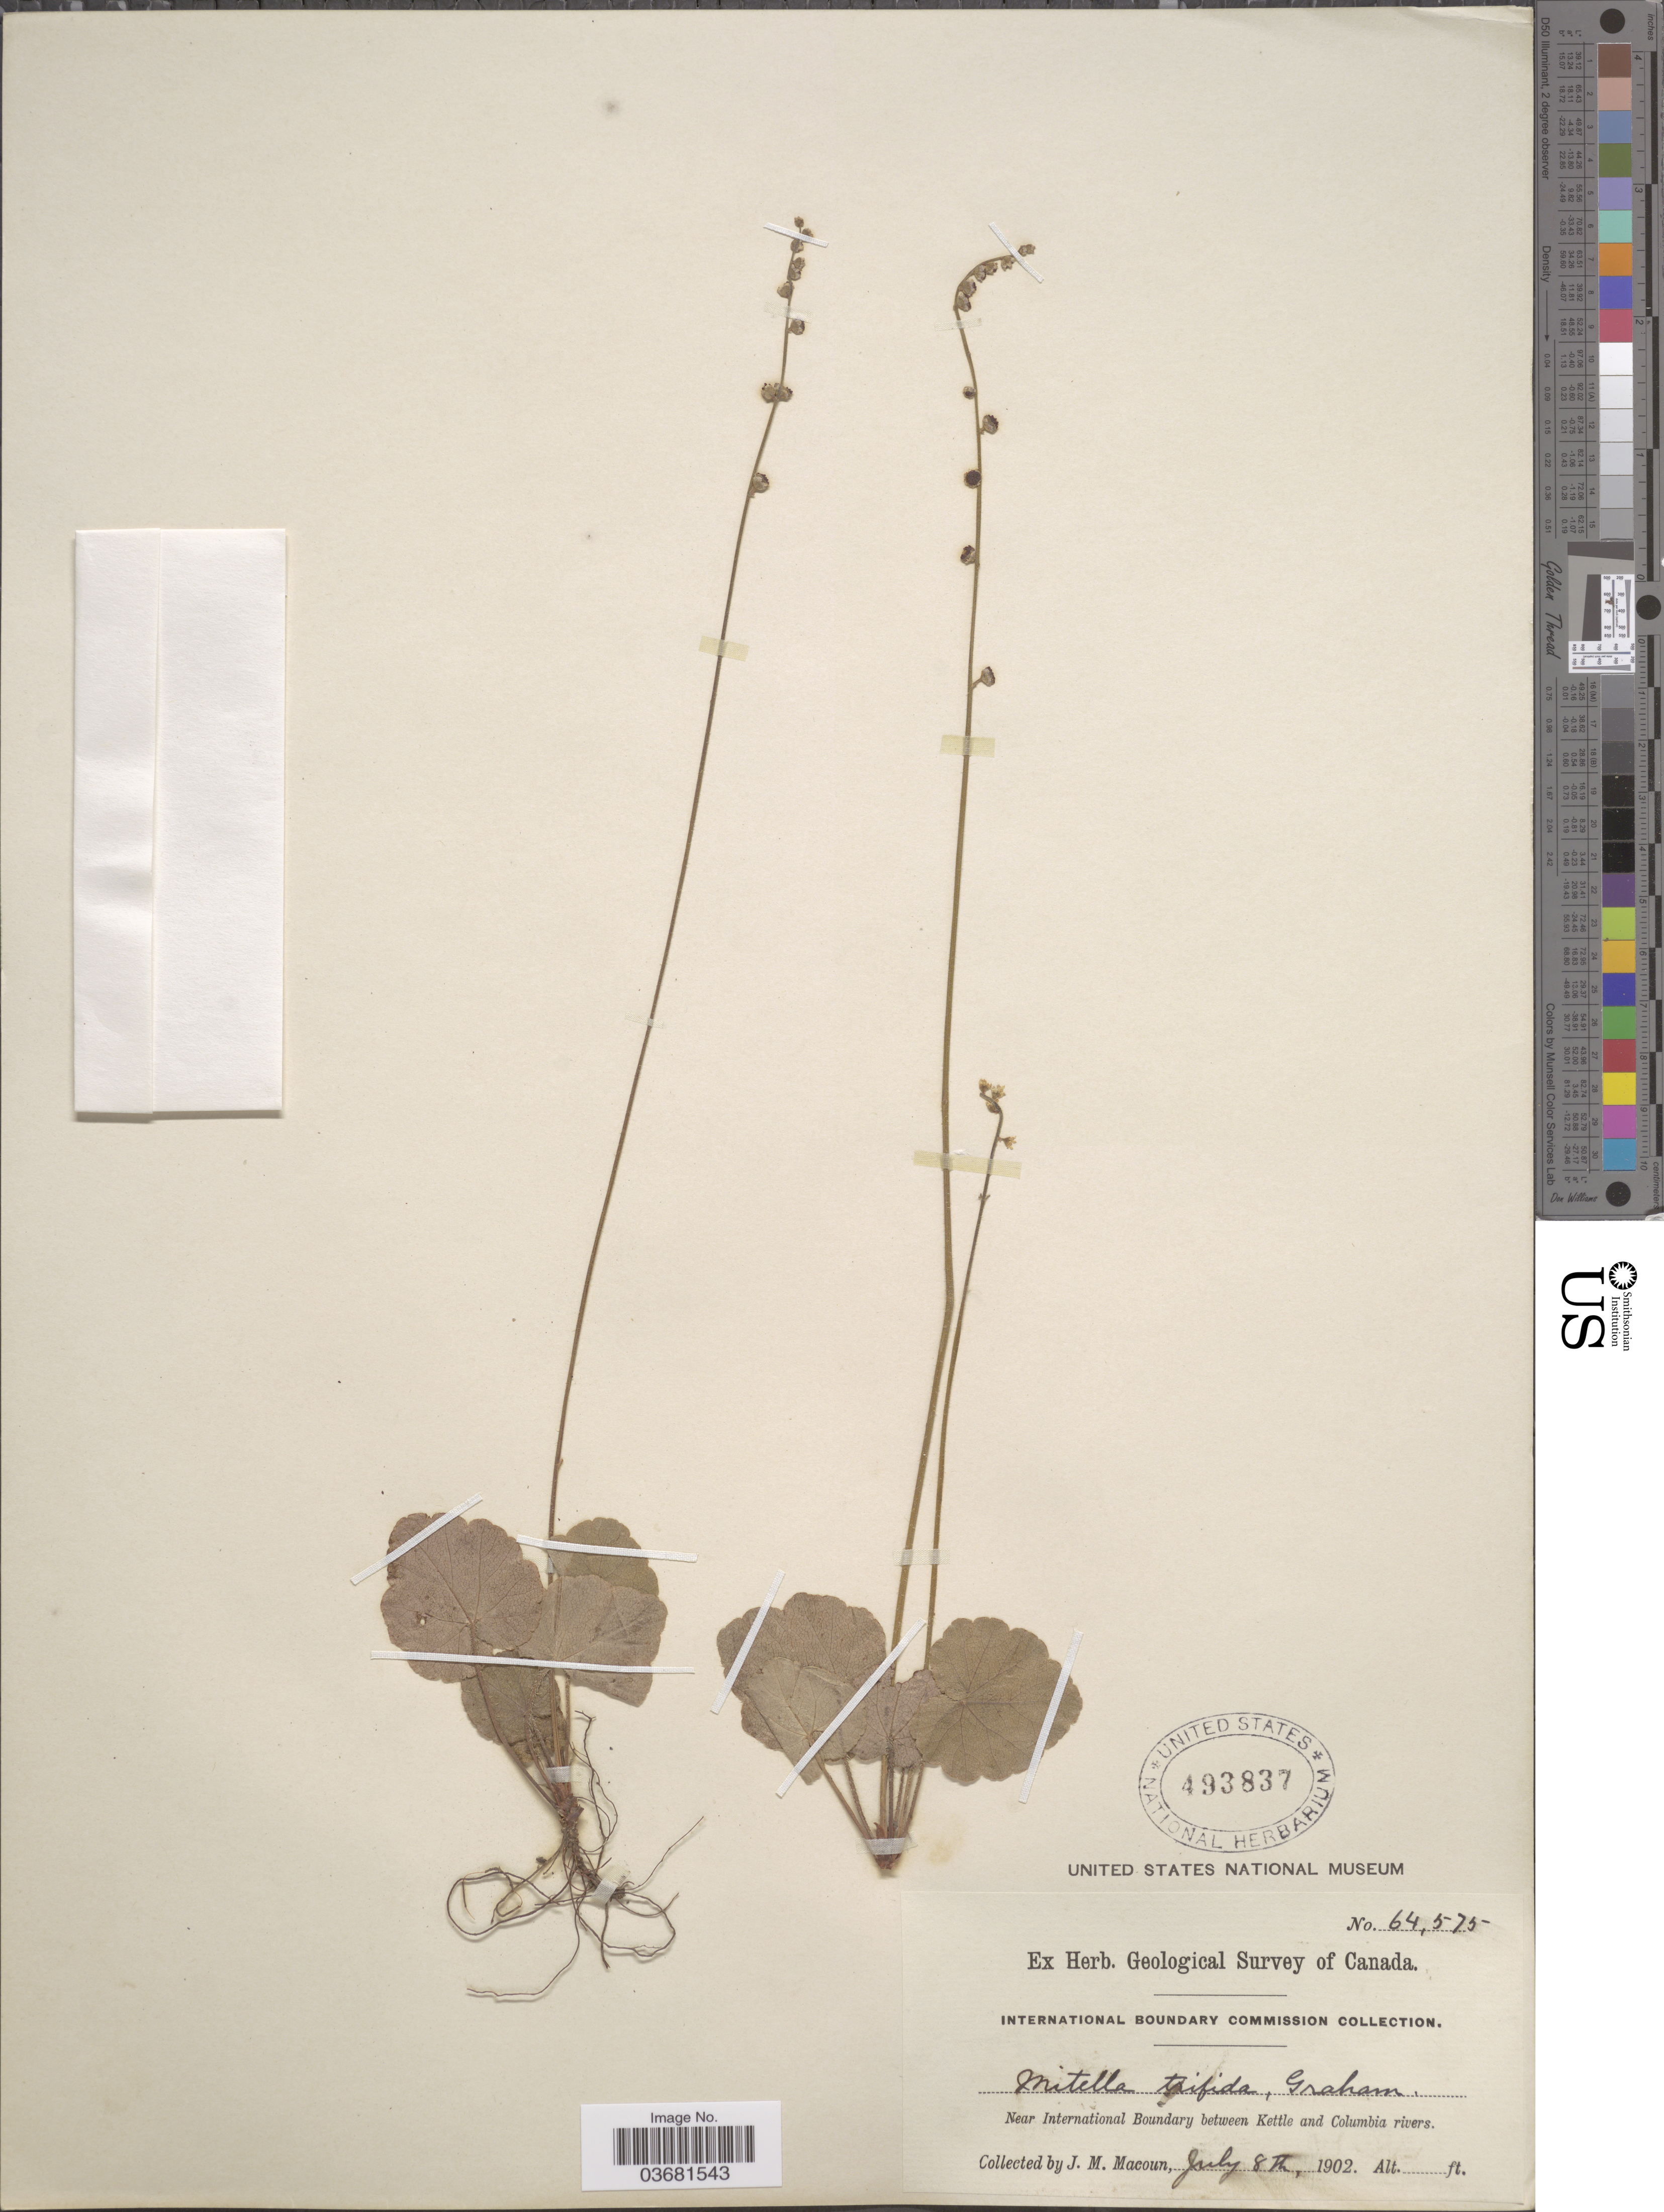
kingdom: Plantae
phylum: Tracheophyta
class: Magnoliopsida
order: Saxifragales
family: Saxifragaceae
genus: Mitella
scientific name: Mitella trifida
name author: Graham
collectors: J. M. Macoun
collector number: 64575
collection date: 1902-07-08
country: Canada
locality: Geological Survey of Canada. Near International Boundary between Kettle and Columbia rivers.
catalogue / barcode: US 493837